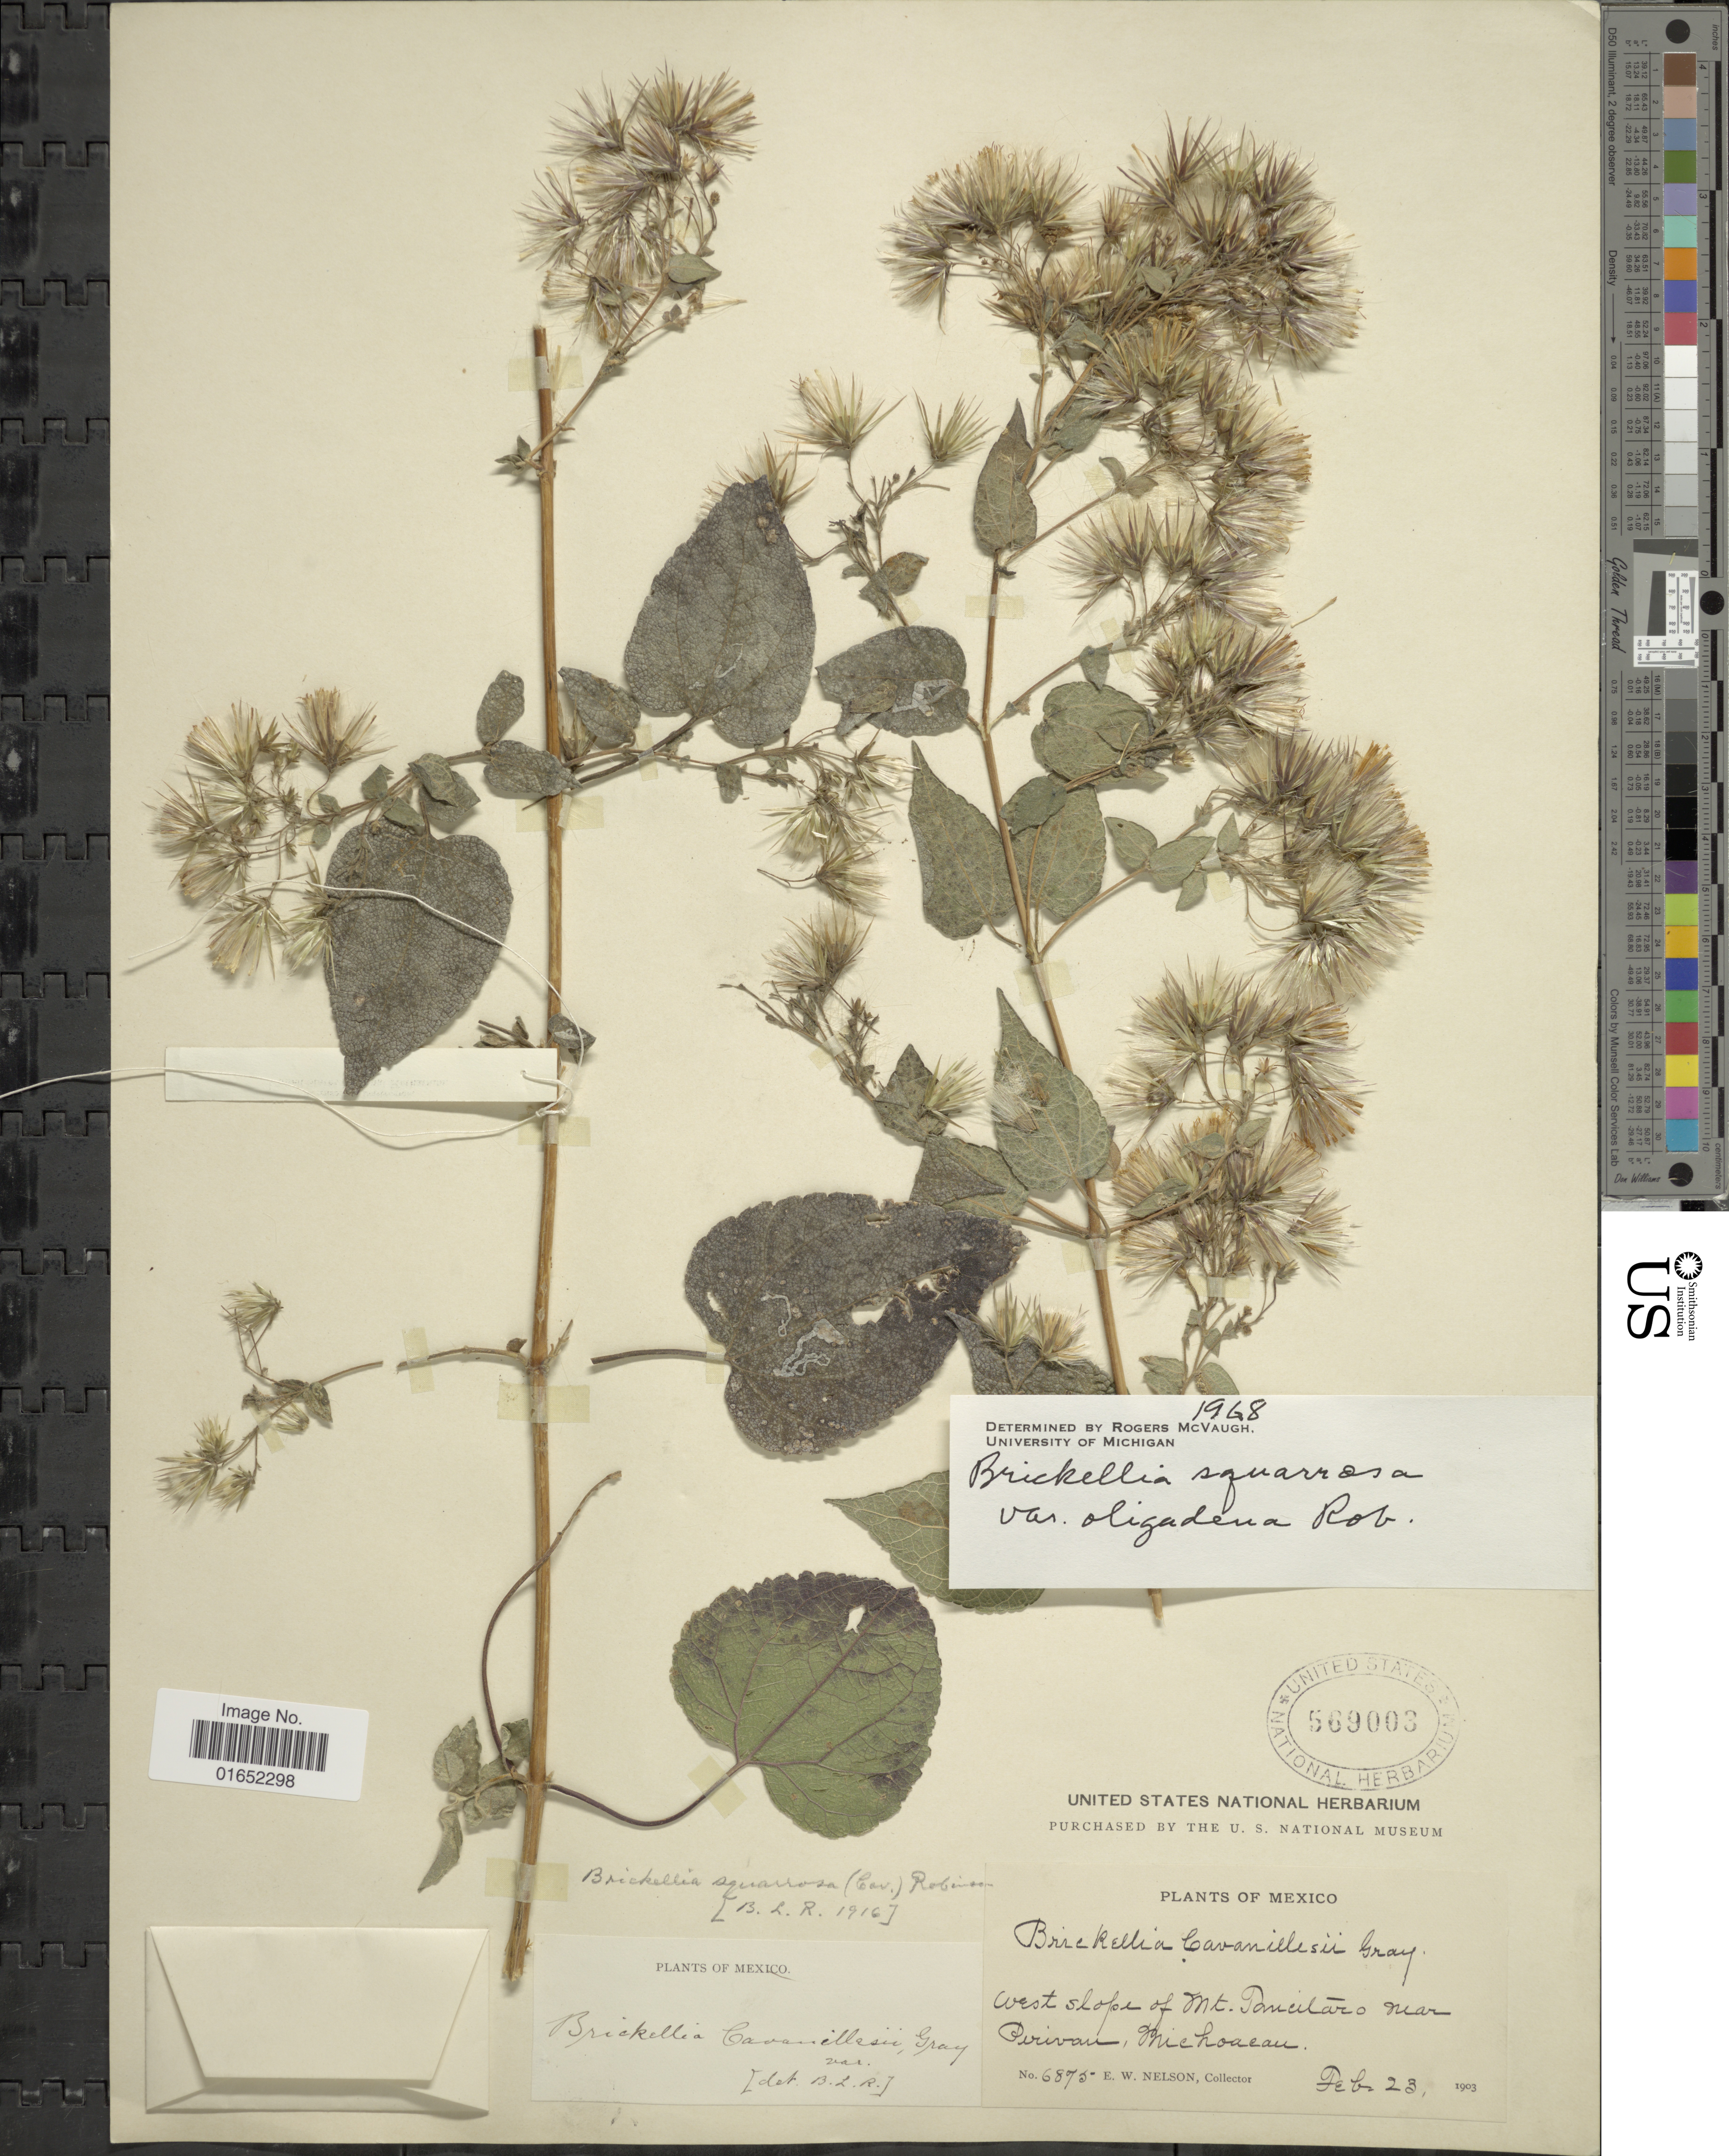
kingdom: Plantae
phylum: Tracheophyta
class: Magnoliopsida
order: Asterales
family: Asteraceae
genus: Brickellia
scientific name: Brickellia squarrosa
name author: B.L. Rob. & Seaton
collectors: E. W. Nelson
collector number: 6875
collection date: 1903-02-23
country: Mexico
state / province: Michoacán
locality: West slope of My Pancilaro near Perivan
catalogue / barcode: US 569003